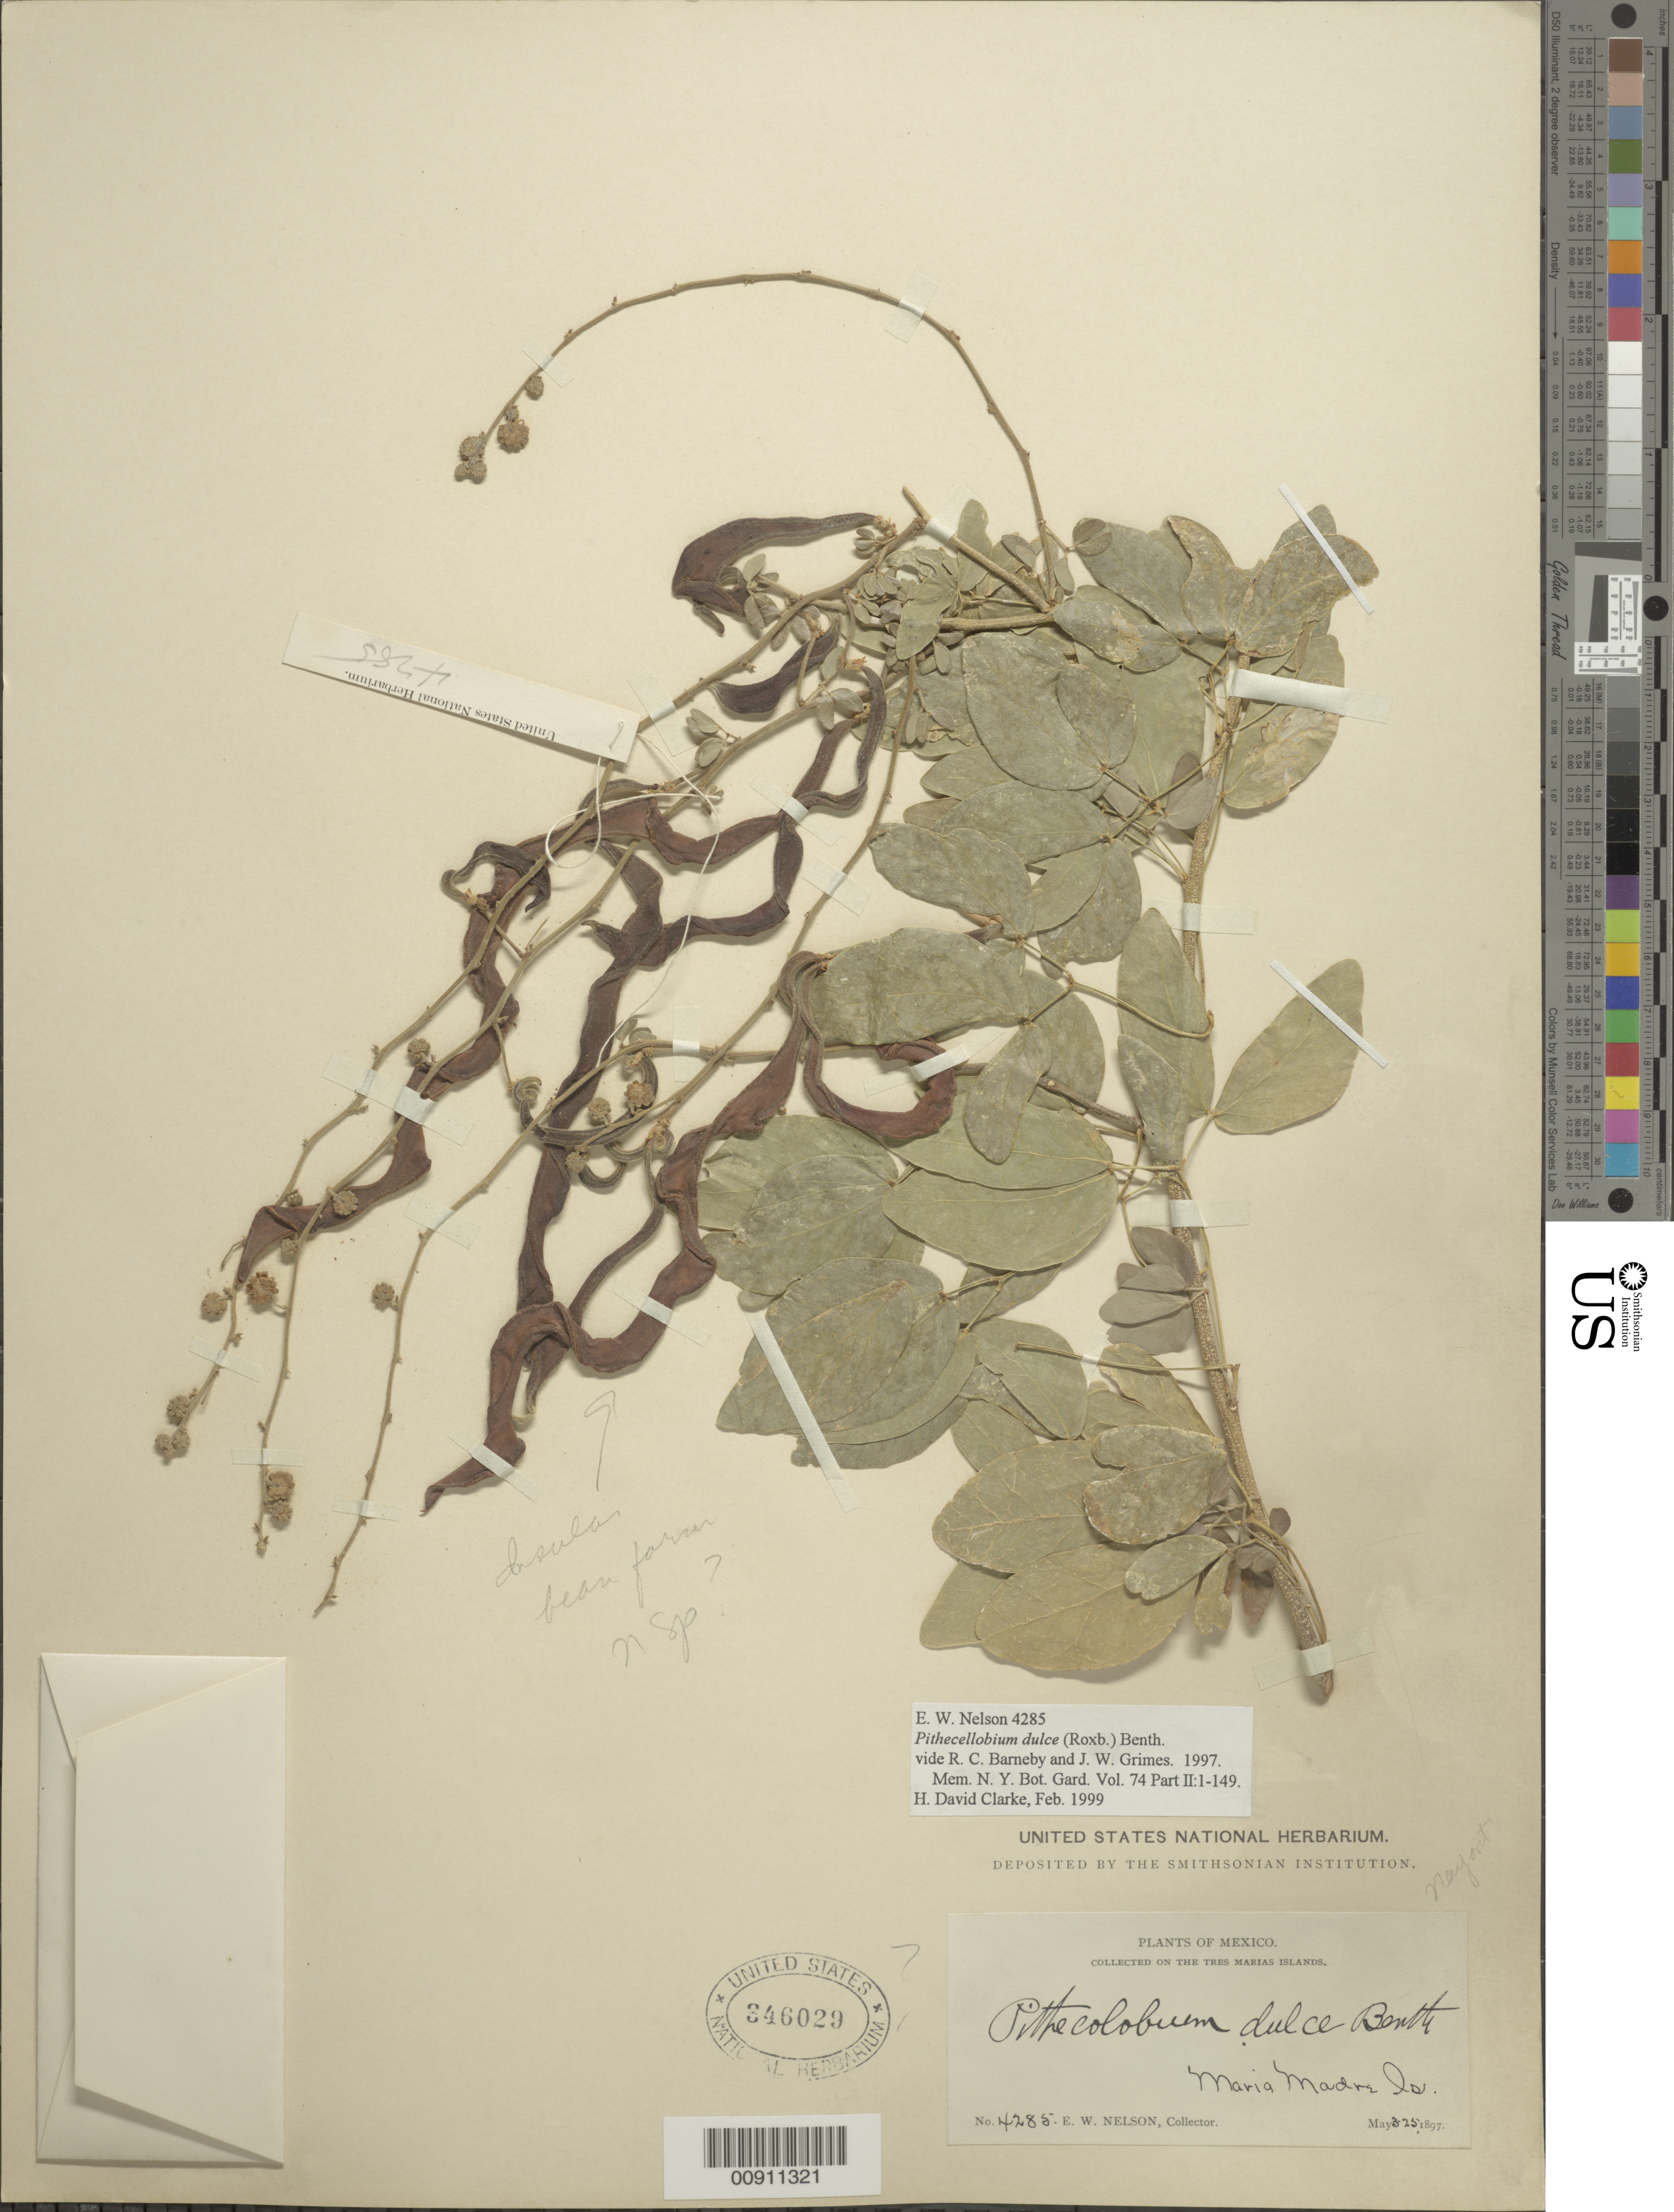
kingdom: Plantae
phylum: Tracheophyta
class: Magnoliopsida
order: Fabales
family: Fabaceae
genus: Pithecellobium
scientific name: Pithecellobium dulce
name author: (Roxb.) Benth.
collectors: E. W. Nelson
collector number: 4285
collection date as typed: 03 May 1897 to 25 May 1897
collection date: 1897-05-03/1897-05-25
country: Mexico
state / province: Nayarit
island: Maria Madre I.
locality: Maria Madre Is., on the Tres Marias Islands.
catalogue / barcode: US 346029